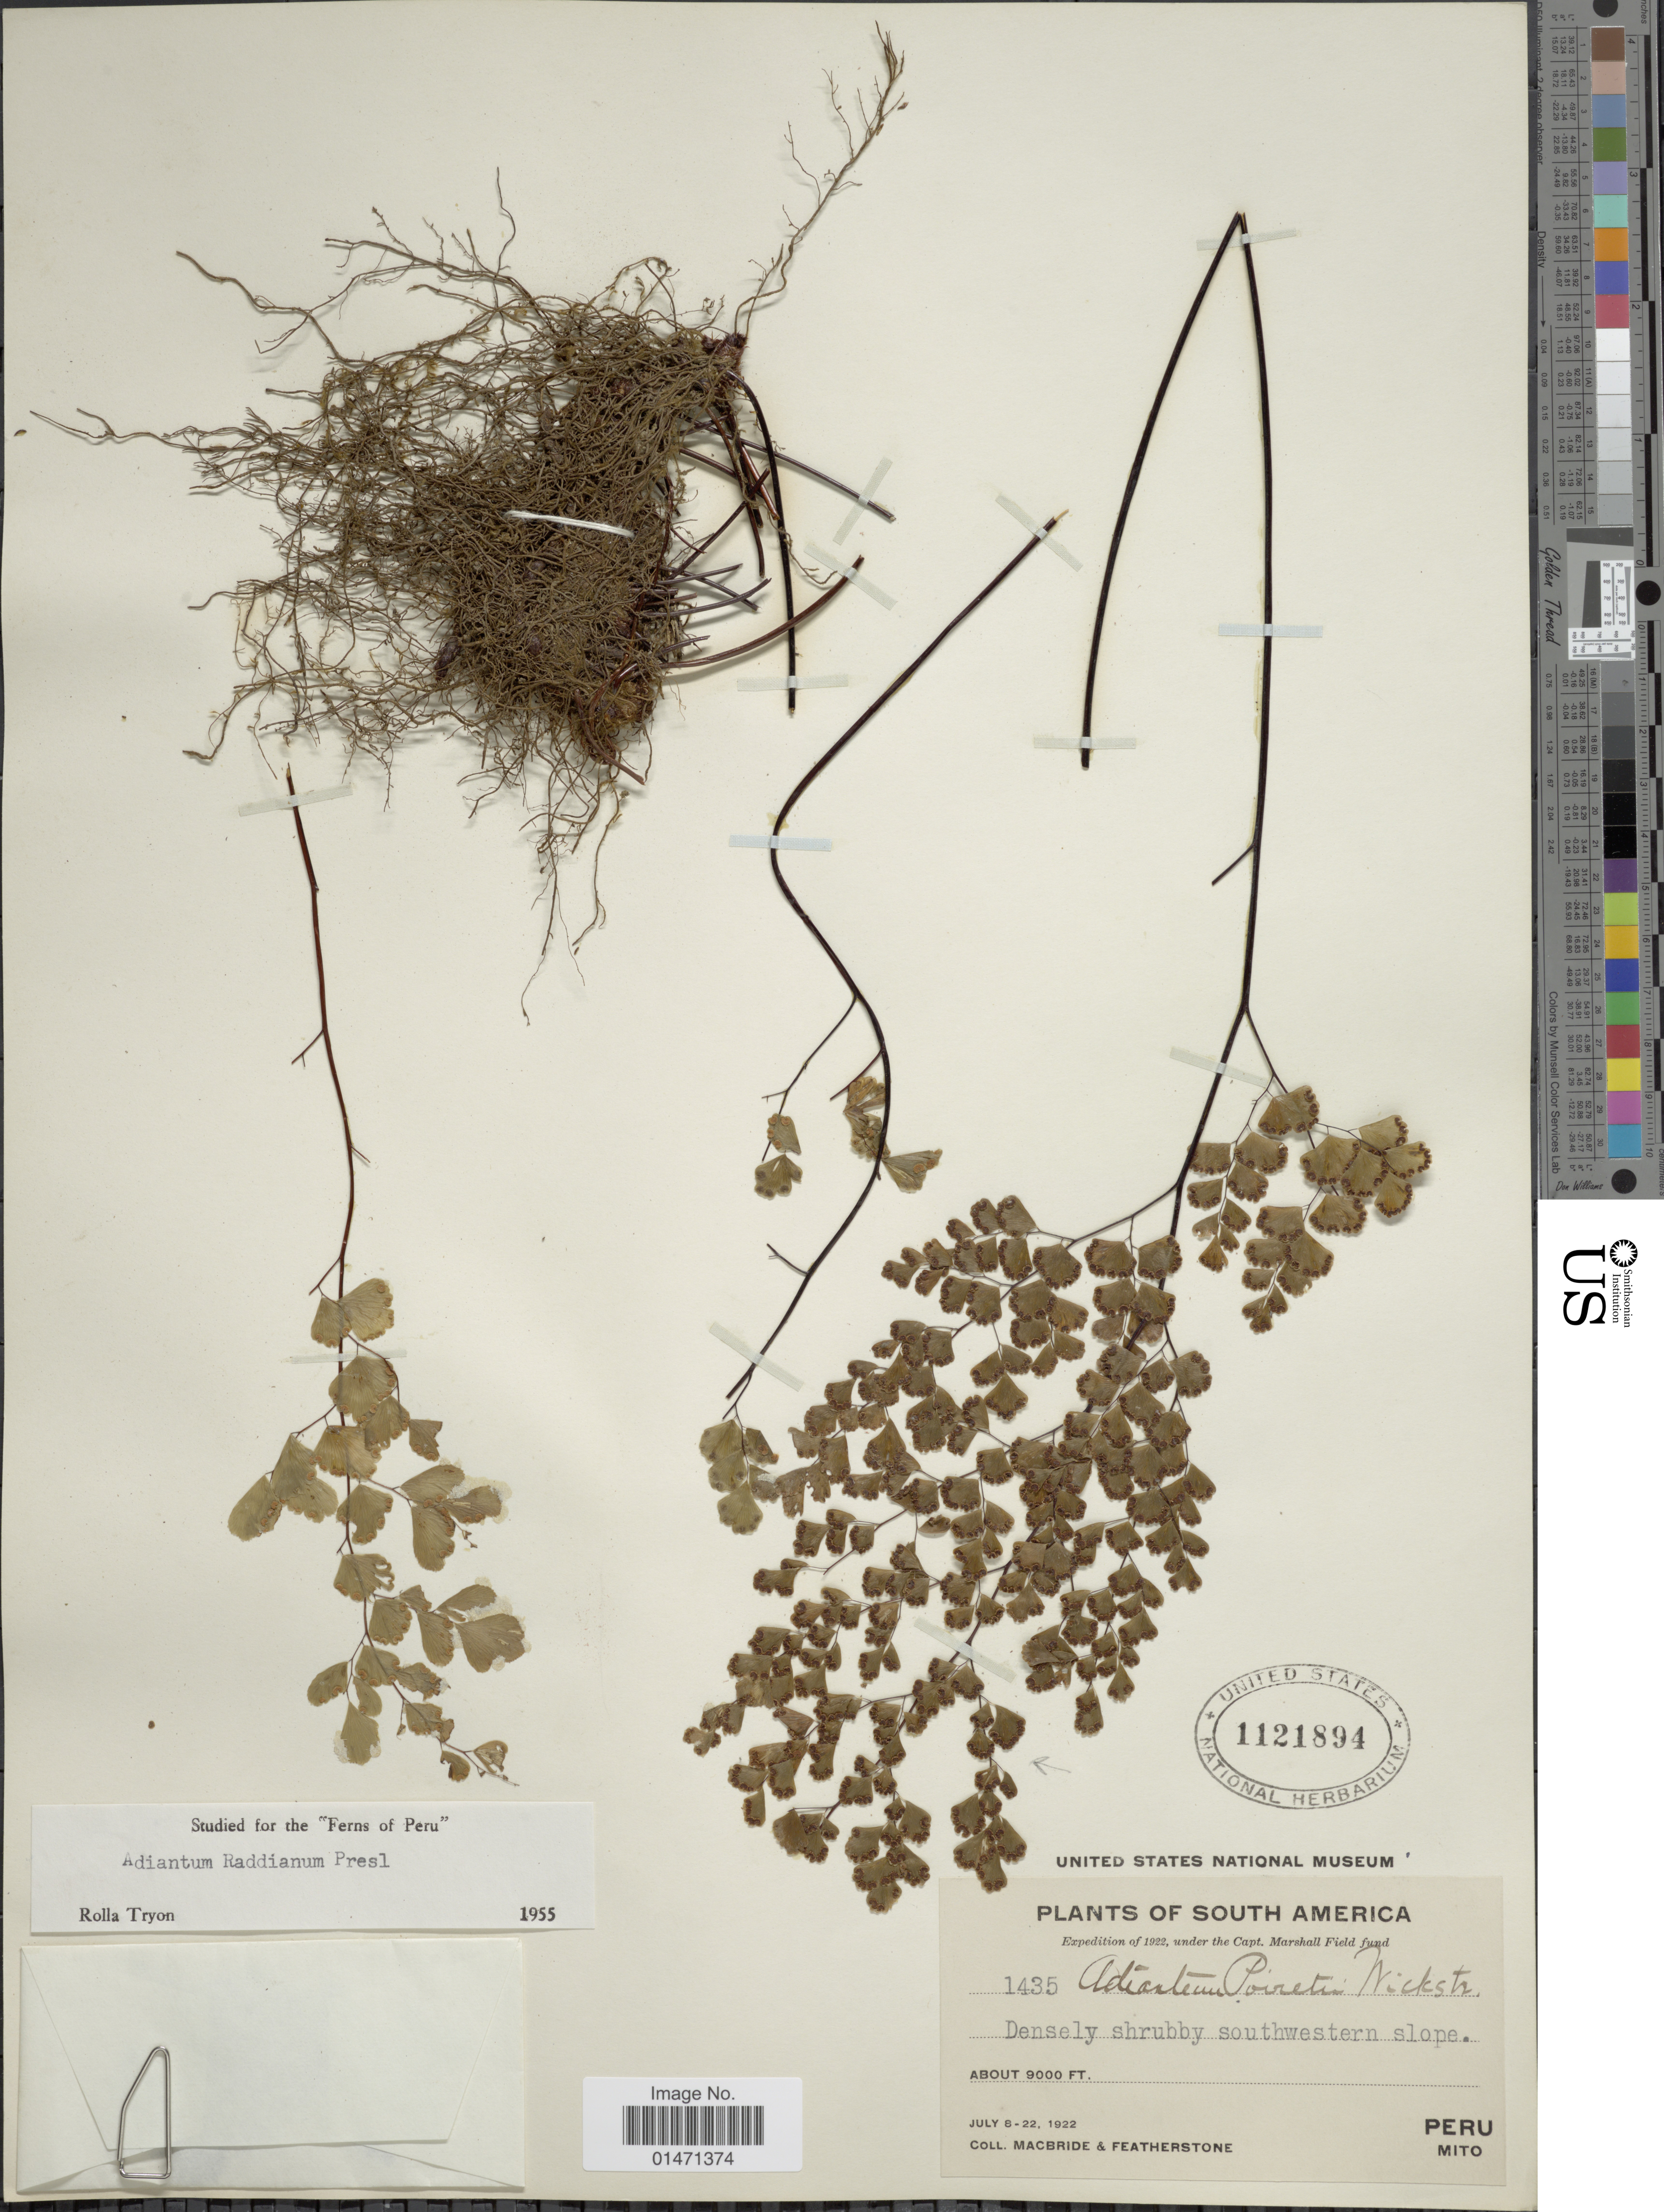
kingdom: Plantae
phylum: Tracheophyta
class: Polypodiopsida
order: Polypodiales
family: Pteridaceae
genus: Adiantum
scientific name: Adiantum raddianum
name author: C. Presl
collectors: Macbride, -- & -. Featherstone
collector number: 1435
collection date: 1922-07-08/1922-07-22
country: Peru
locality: Plants of South America, Peru, Mito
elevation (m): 2743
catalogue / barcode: US 1121894